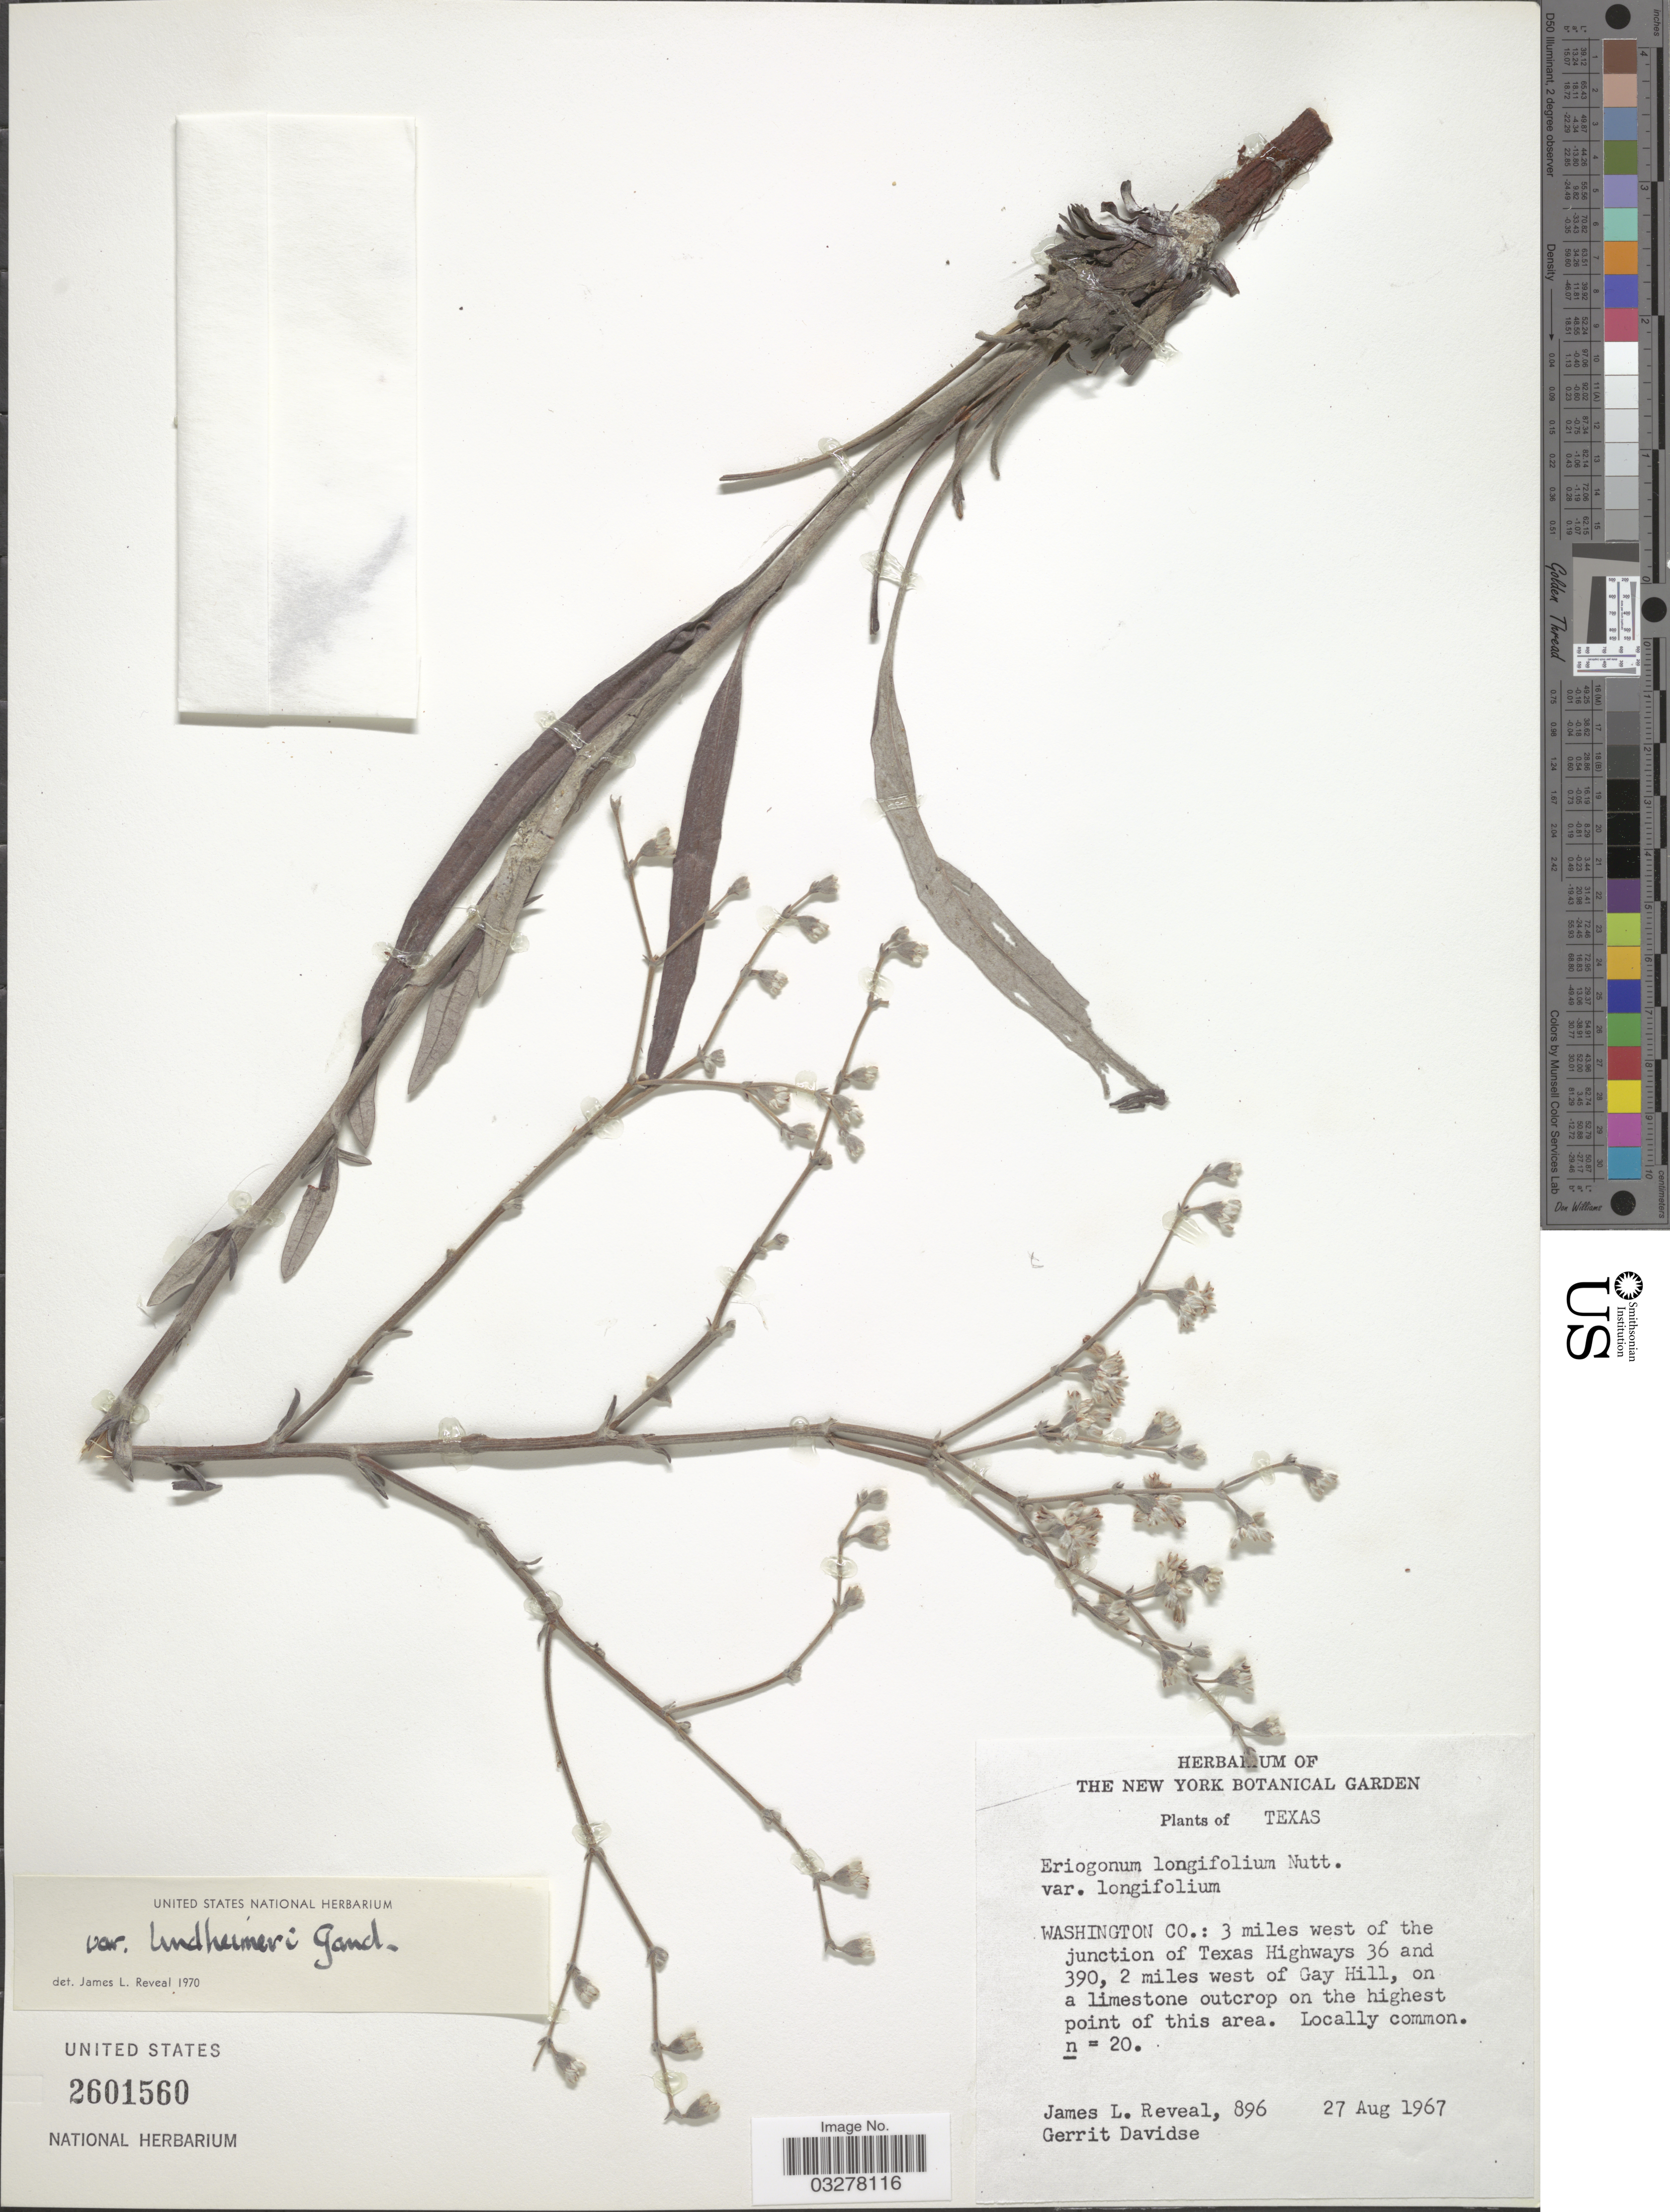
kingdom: Plantae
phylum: Tracheophyta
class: Magnoliopsida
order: Caryophyllales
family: Polygonaceae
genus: Eriogonum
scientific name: Eriogonum longifolium var. lindheimeri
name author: Gand.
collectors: J. L. Reveal & G. Davidse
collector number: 896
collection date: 1967-08-27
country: United States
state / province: Texas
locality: Washington Co.: 3 miles west of the junction of Texas Highways 36 and 390, 2 miles west of Gay Hill.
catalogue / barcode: US 2601560